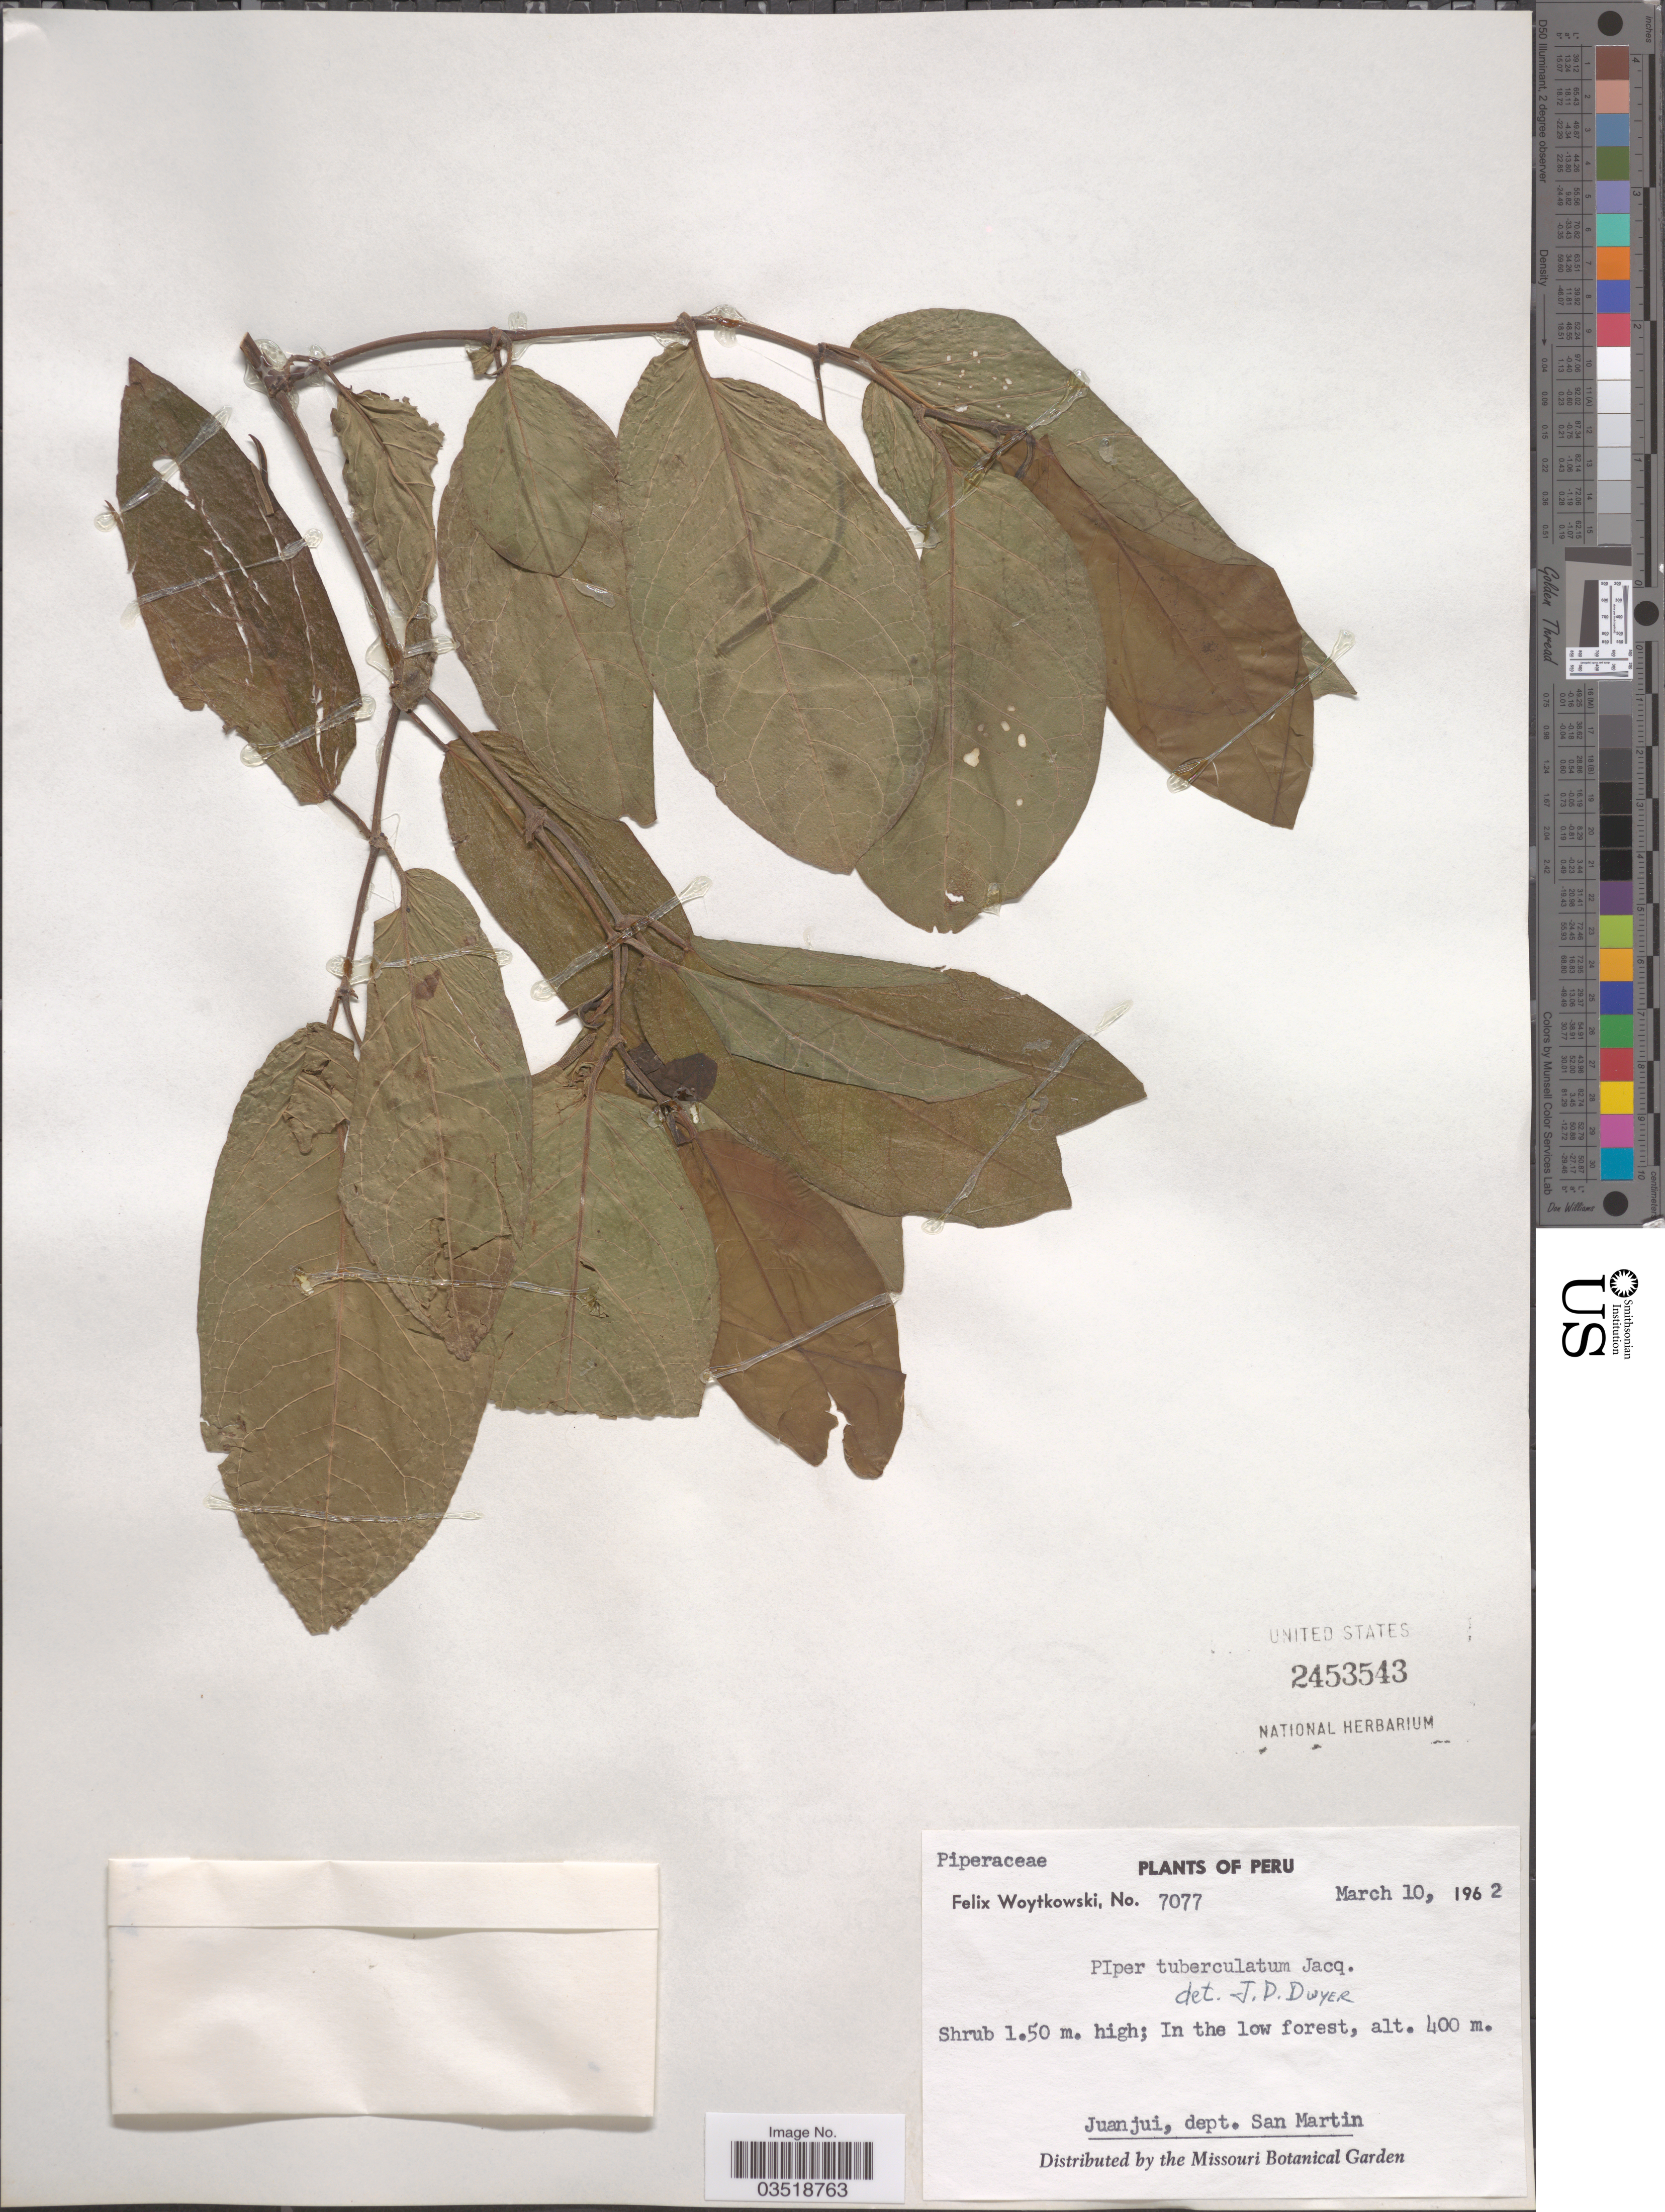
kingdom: Plantae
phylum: Tracheophyta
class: Magnoliopsida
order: Piperales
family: Piperaceae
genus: Piper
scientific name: Piper tuberculatum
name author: Jacq.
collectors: F. Woytkowski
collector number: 7077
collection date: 1962-03-10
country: Peru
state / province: San Martín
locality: Juanjui, dept. San Martin.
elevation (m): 400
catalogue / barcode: US 2453543